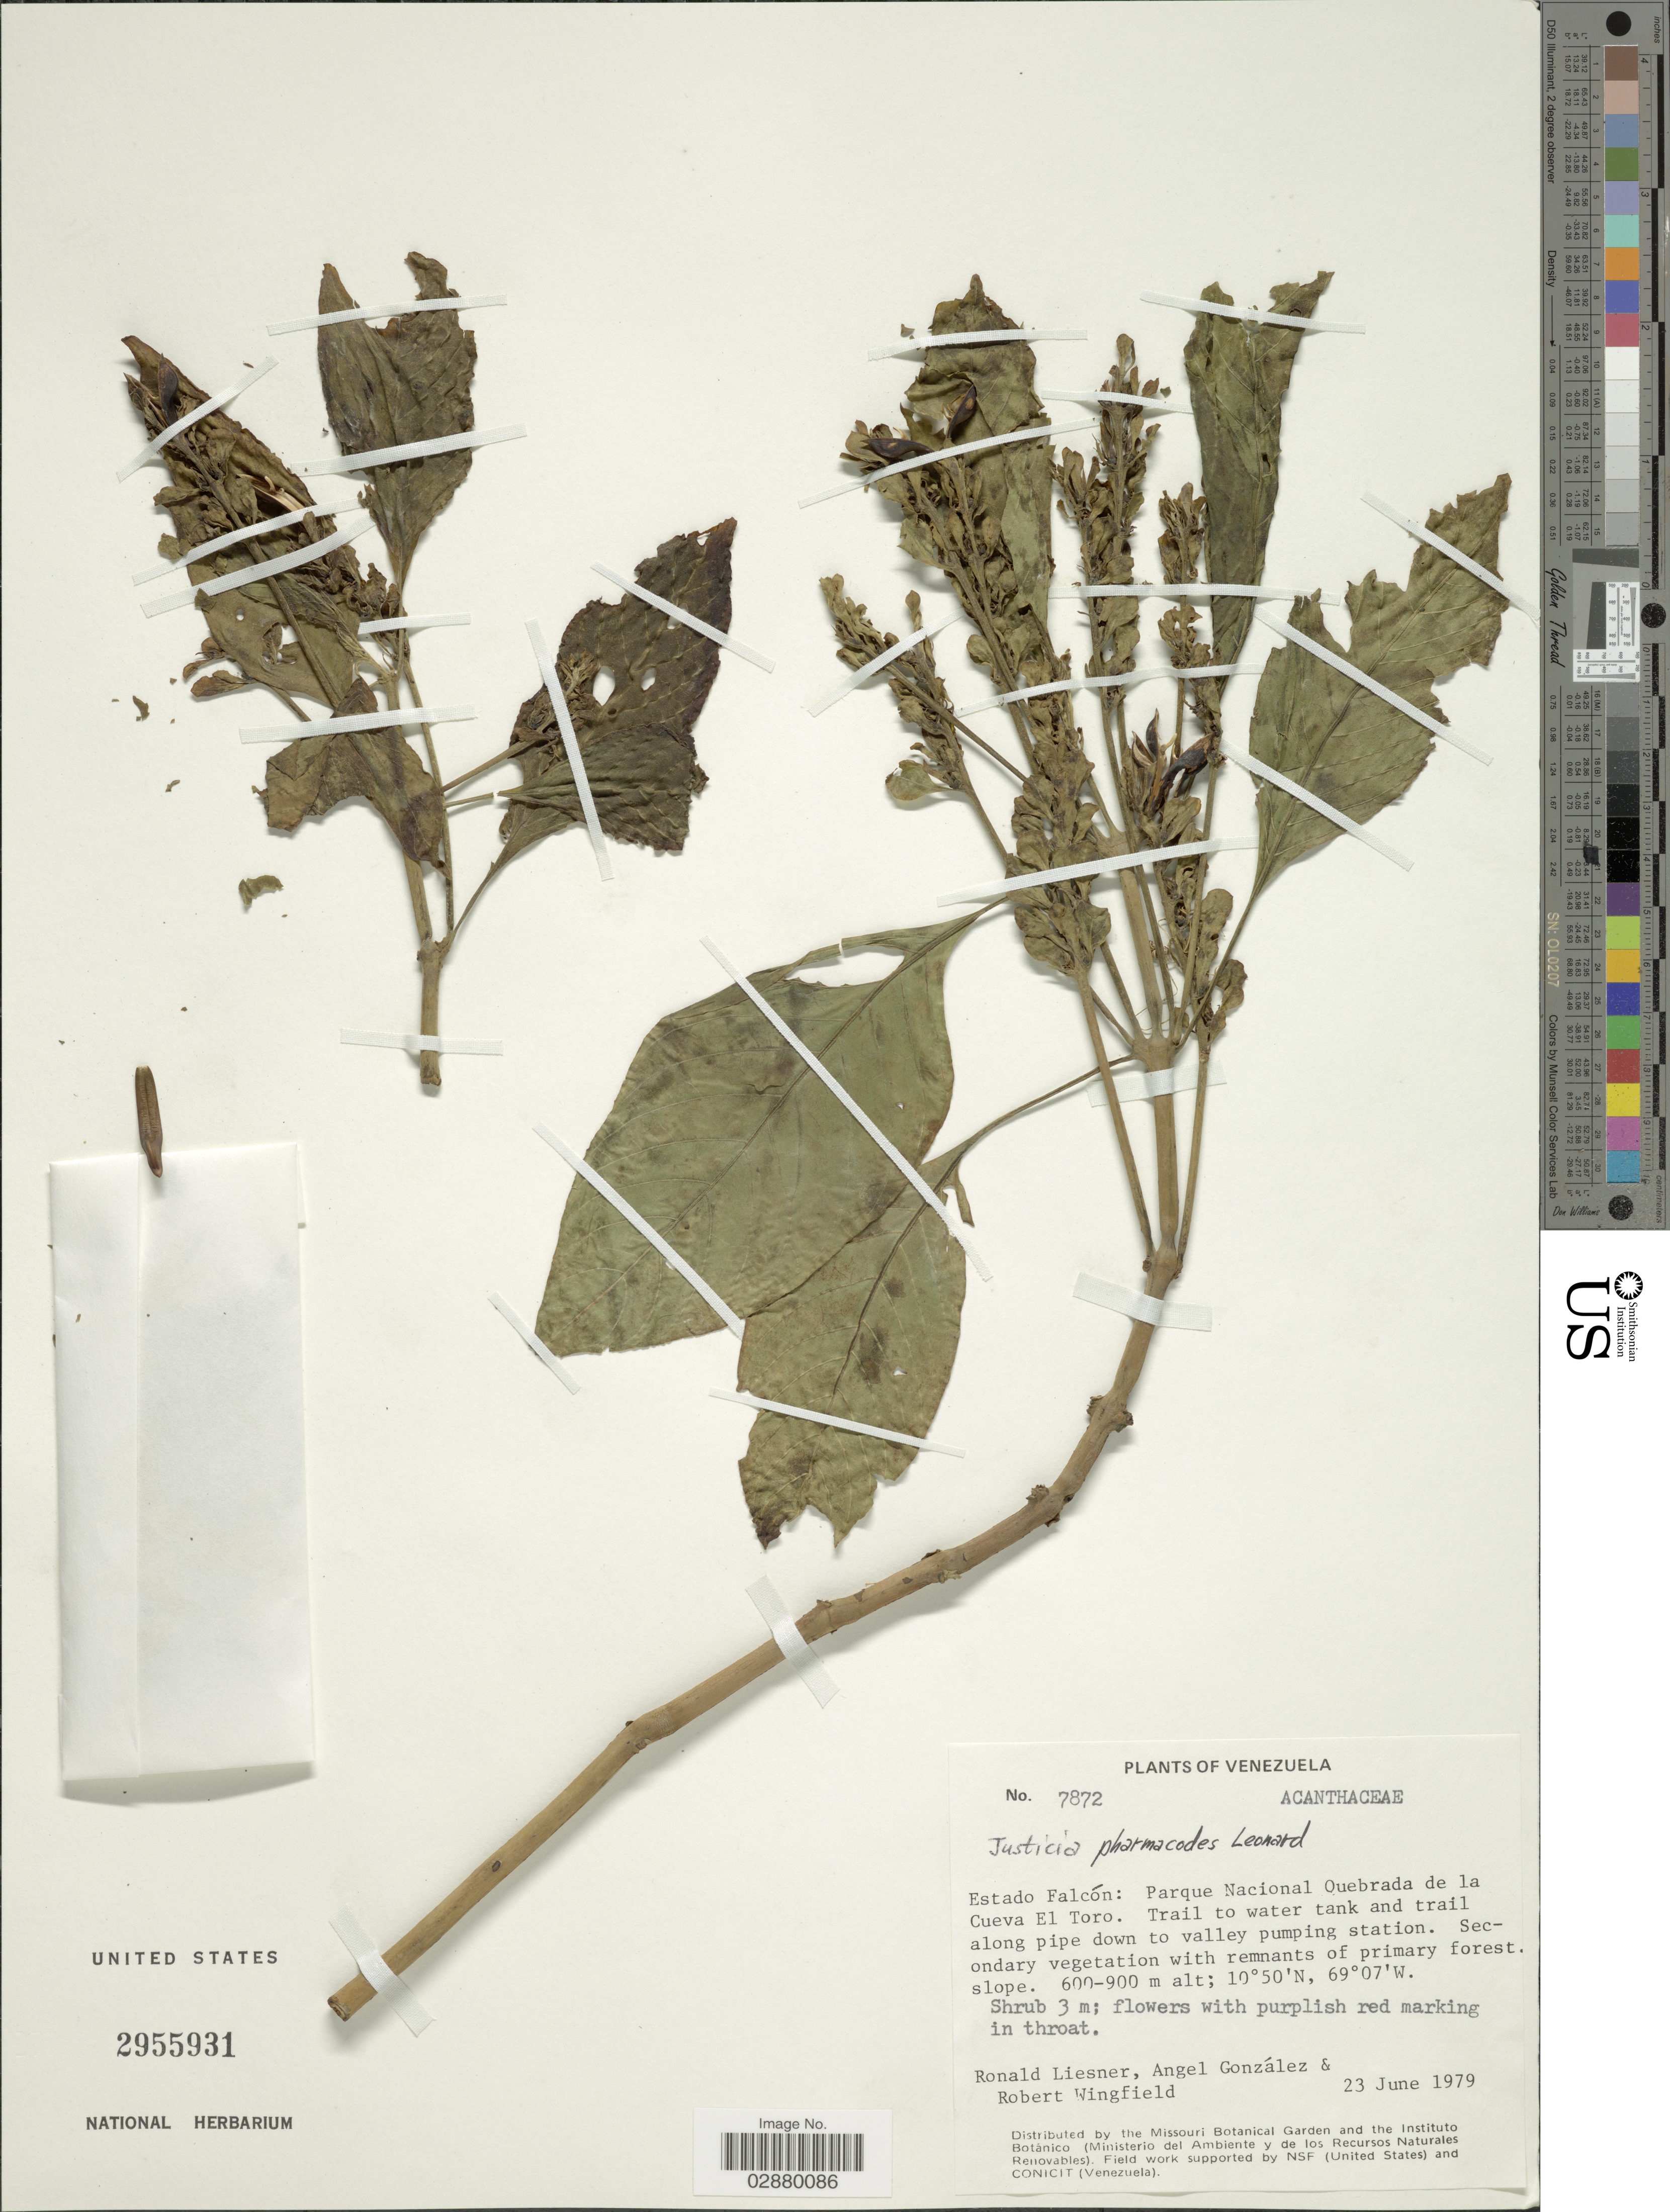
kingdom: Plantae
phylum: Tracheophyta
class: Magnoliopsida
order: Lamiales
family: Acanthaceae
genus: Justicia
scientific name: Justicia pharmacodes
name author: Leonard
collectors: R. L. Liesner, A. C. González & R. C. Wingfield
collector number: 7872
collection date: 1979-06-23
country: Venezuela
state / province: Falcón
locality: Parque Nacional Quebrada de la Cueva El Toro. Trail to water tank and trail along pipe down to valley pumping station.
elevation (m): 600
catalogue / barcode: US 2955931